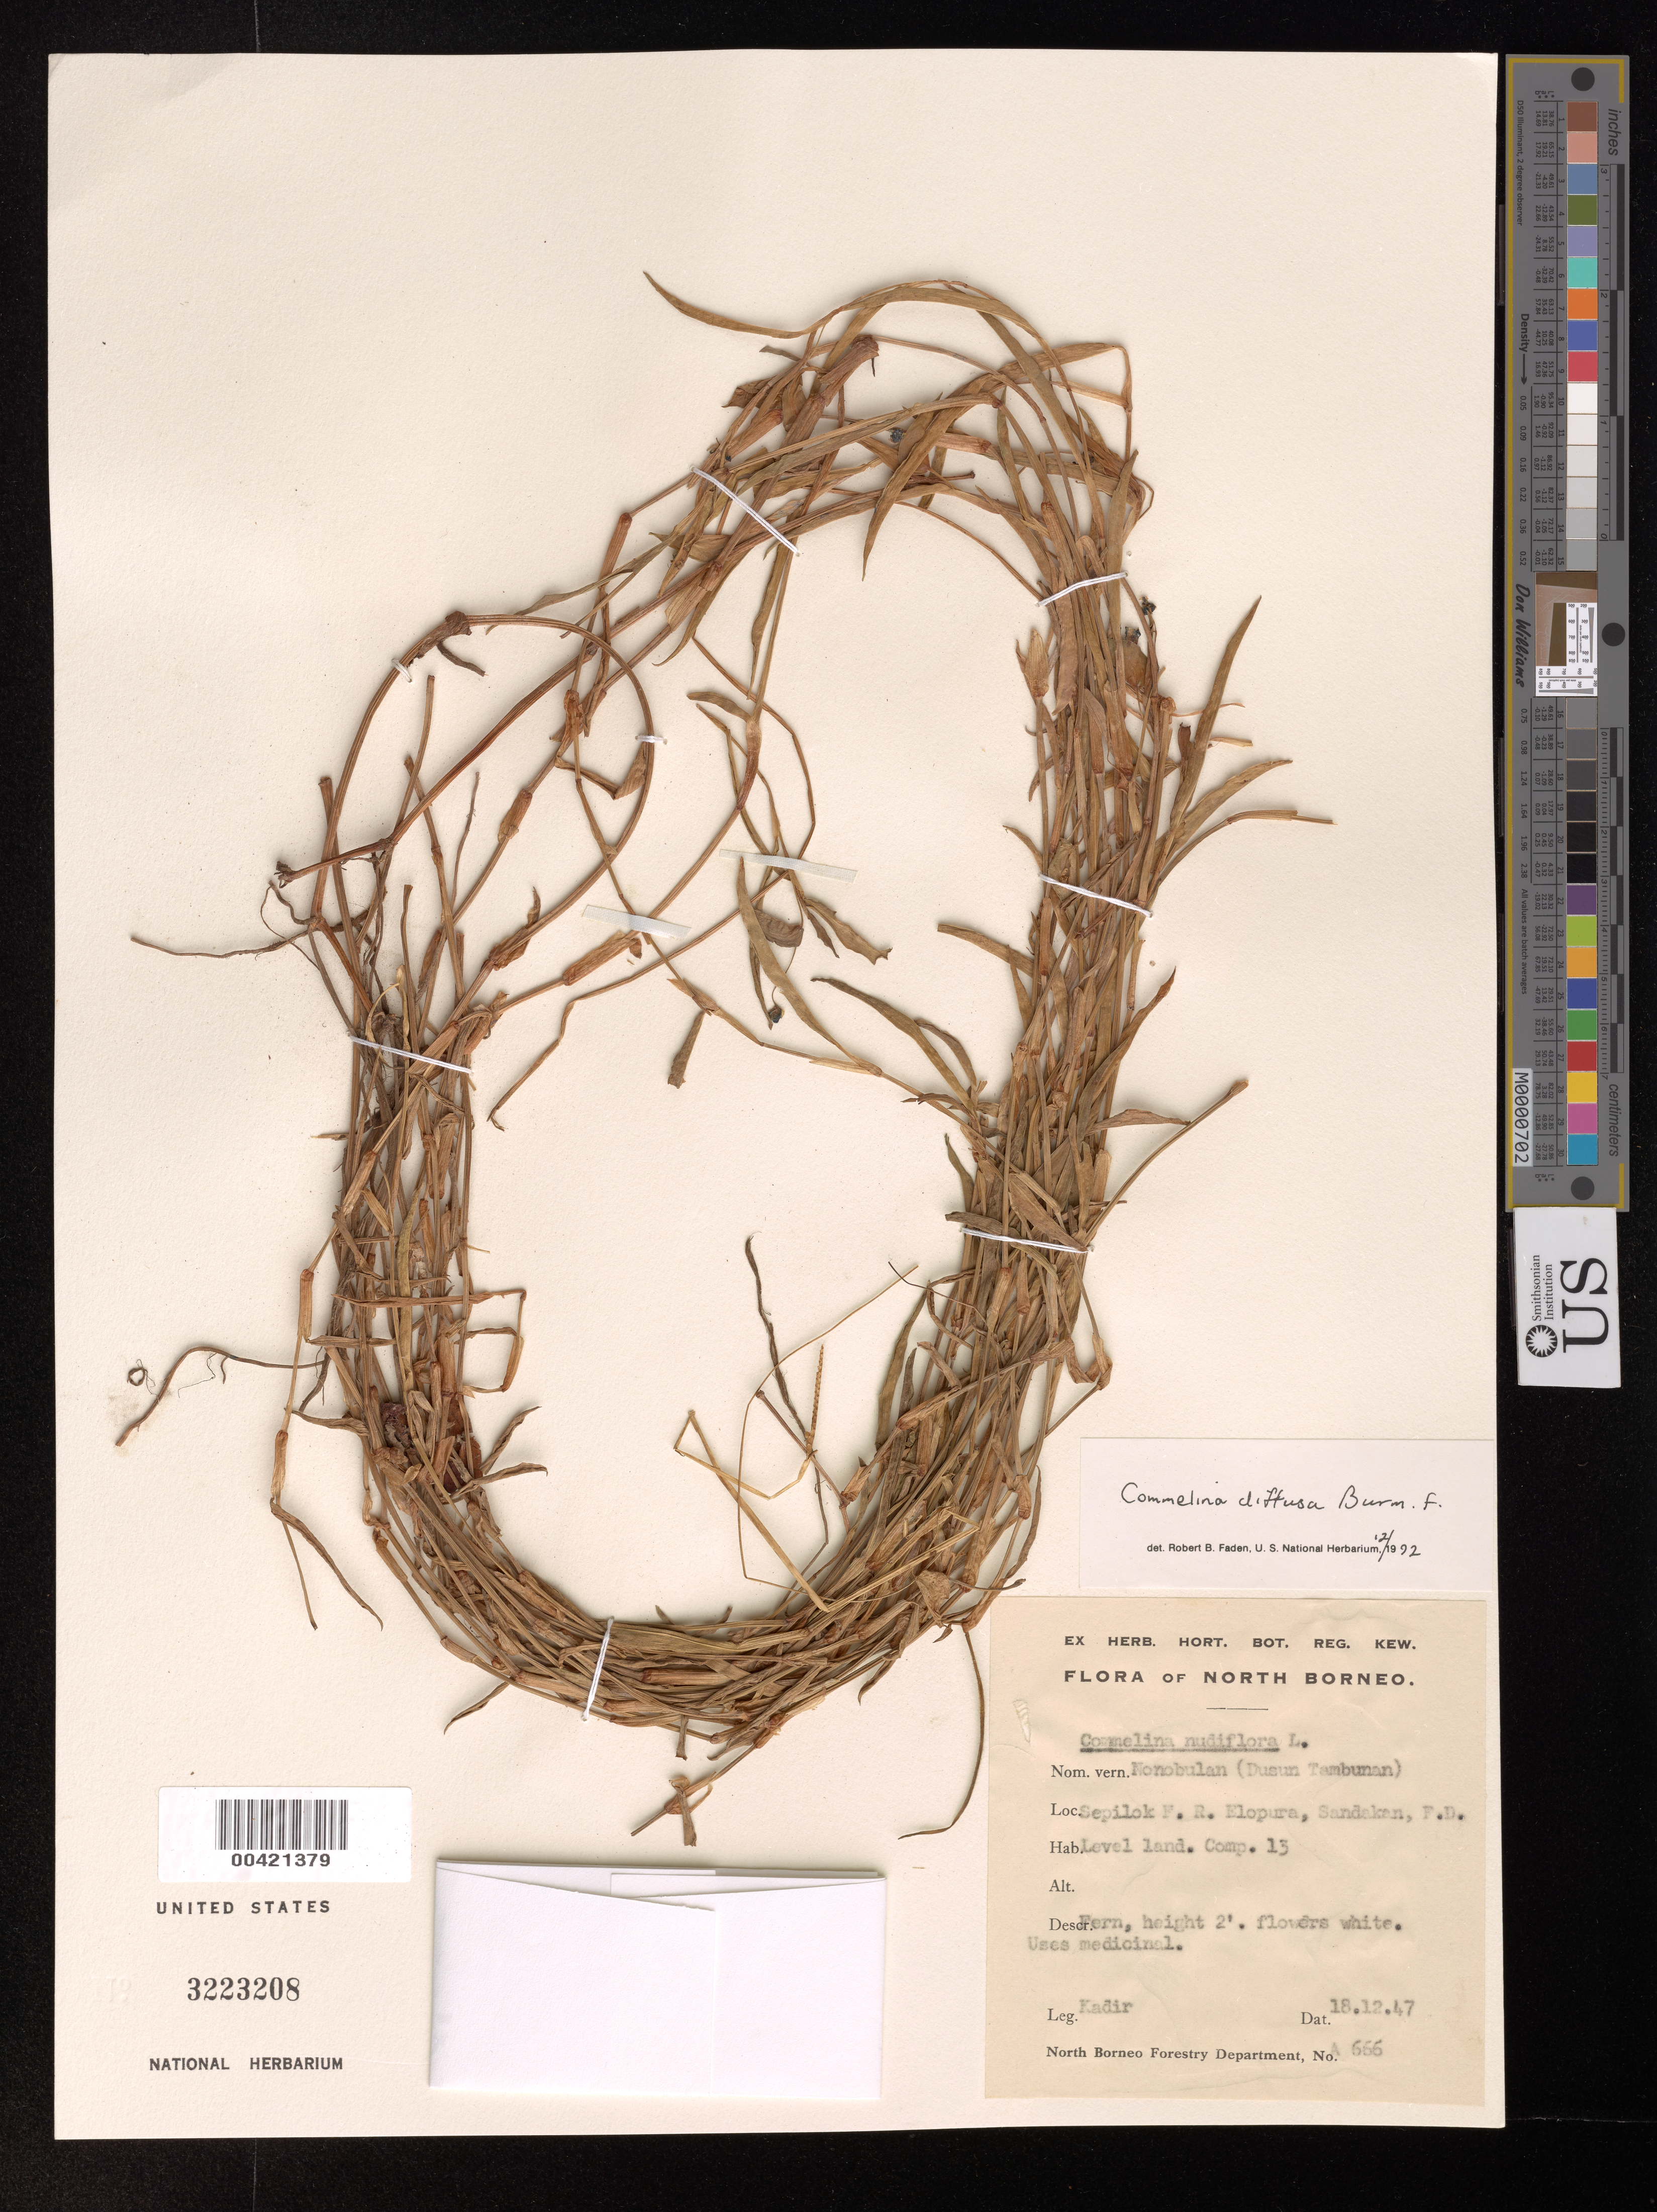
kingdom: Plantae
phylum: Tracheophyta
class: Liliopsida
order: Commelinales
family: Commelinaceae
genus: Commelina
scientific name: Commelina diffusa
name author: Burm. f.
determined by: Faden, Robert B., (US), Smithsonian Institution - National Museum of Natural History (UNITED STATES)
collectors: -. Kadir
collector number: A666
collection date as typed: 18 Dec 1947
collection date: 1947-12-18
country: Malaysia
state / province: Sabah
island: Borneo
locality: North borneo, sepilok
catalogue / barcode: US 3223208